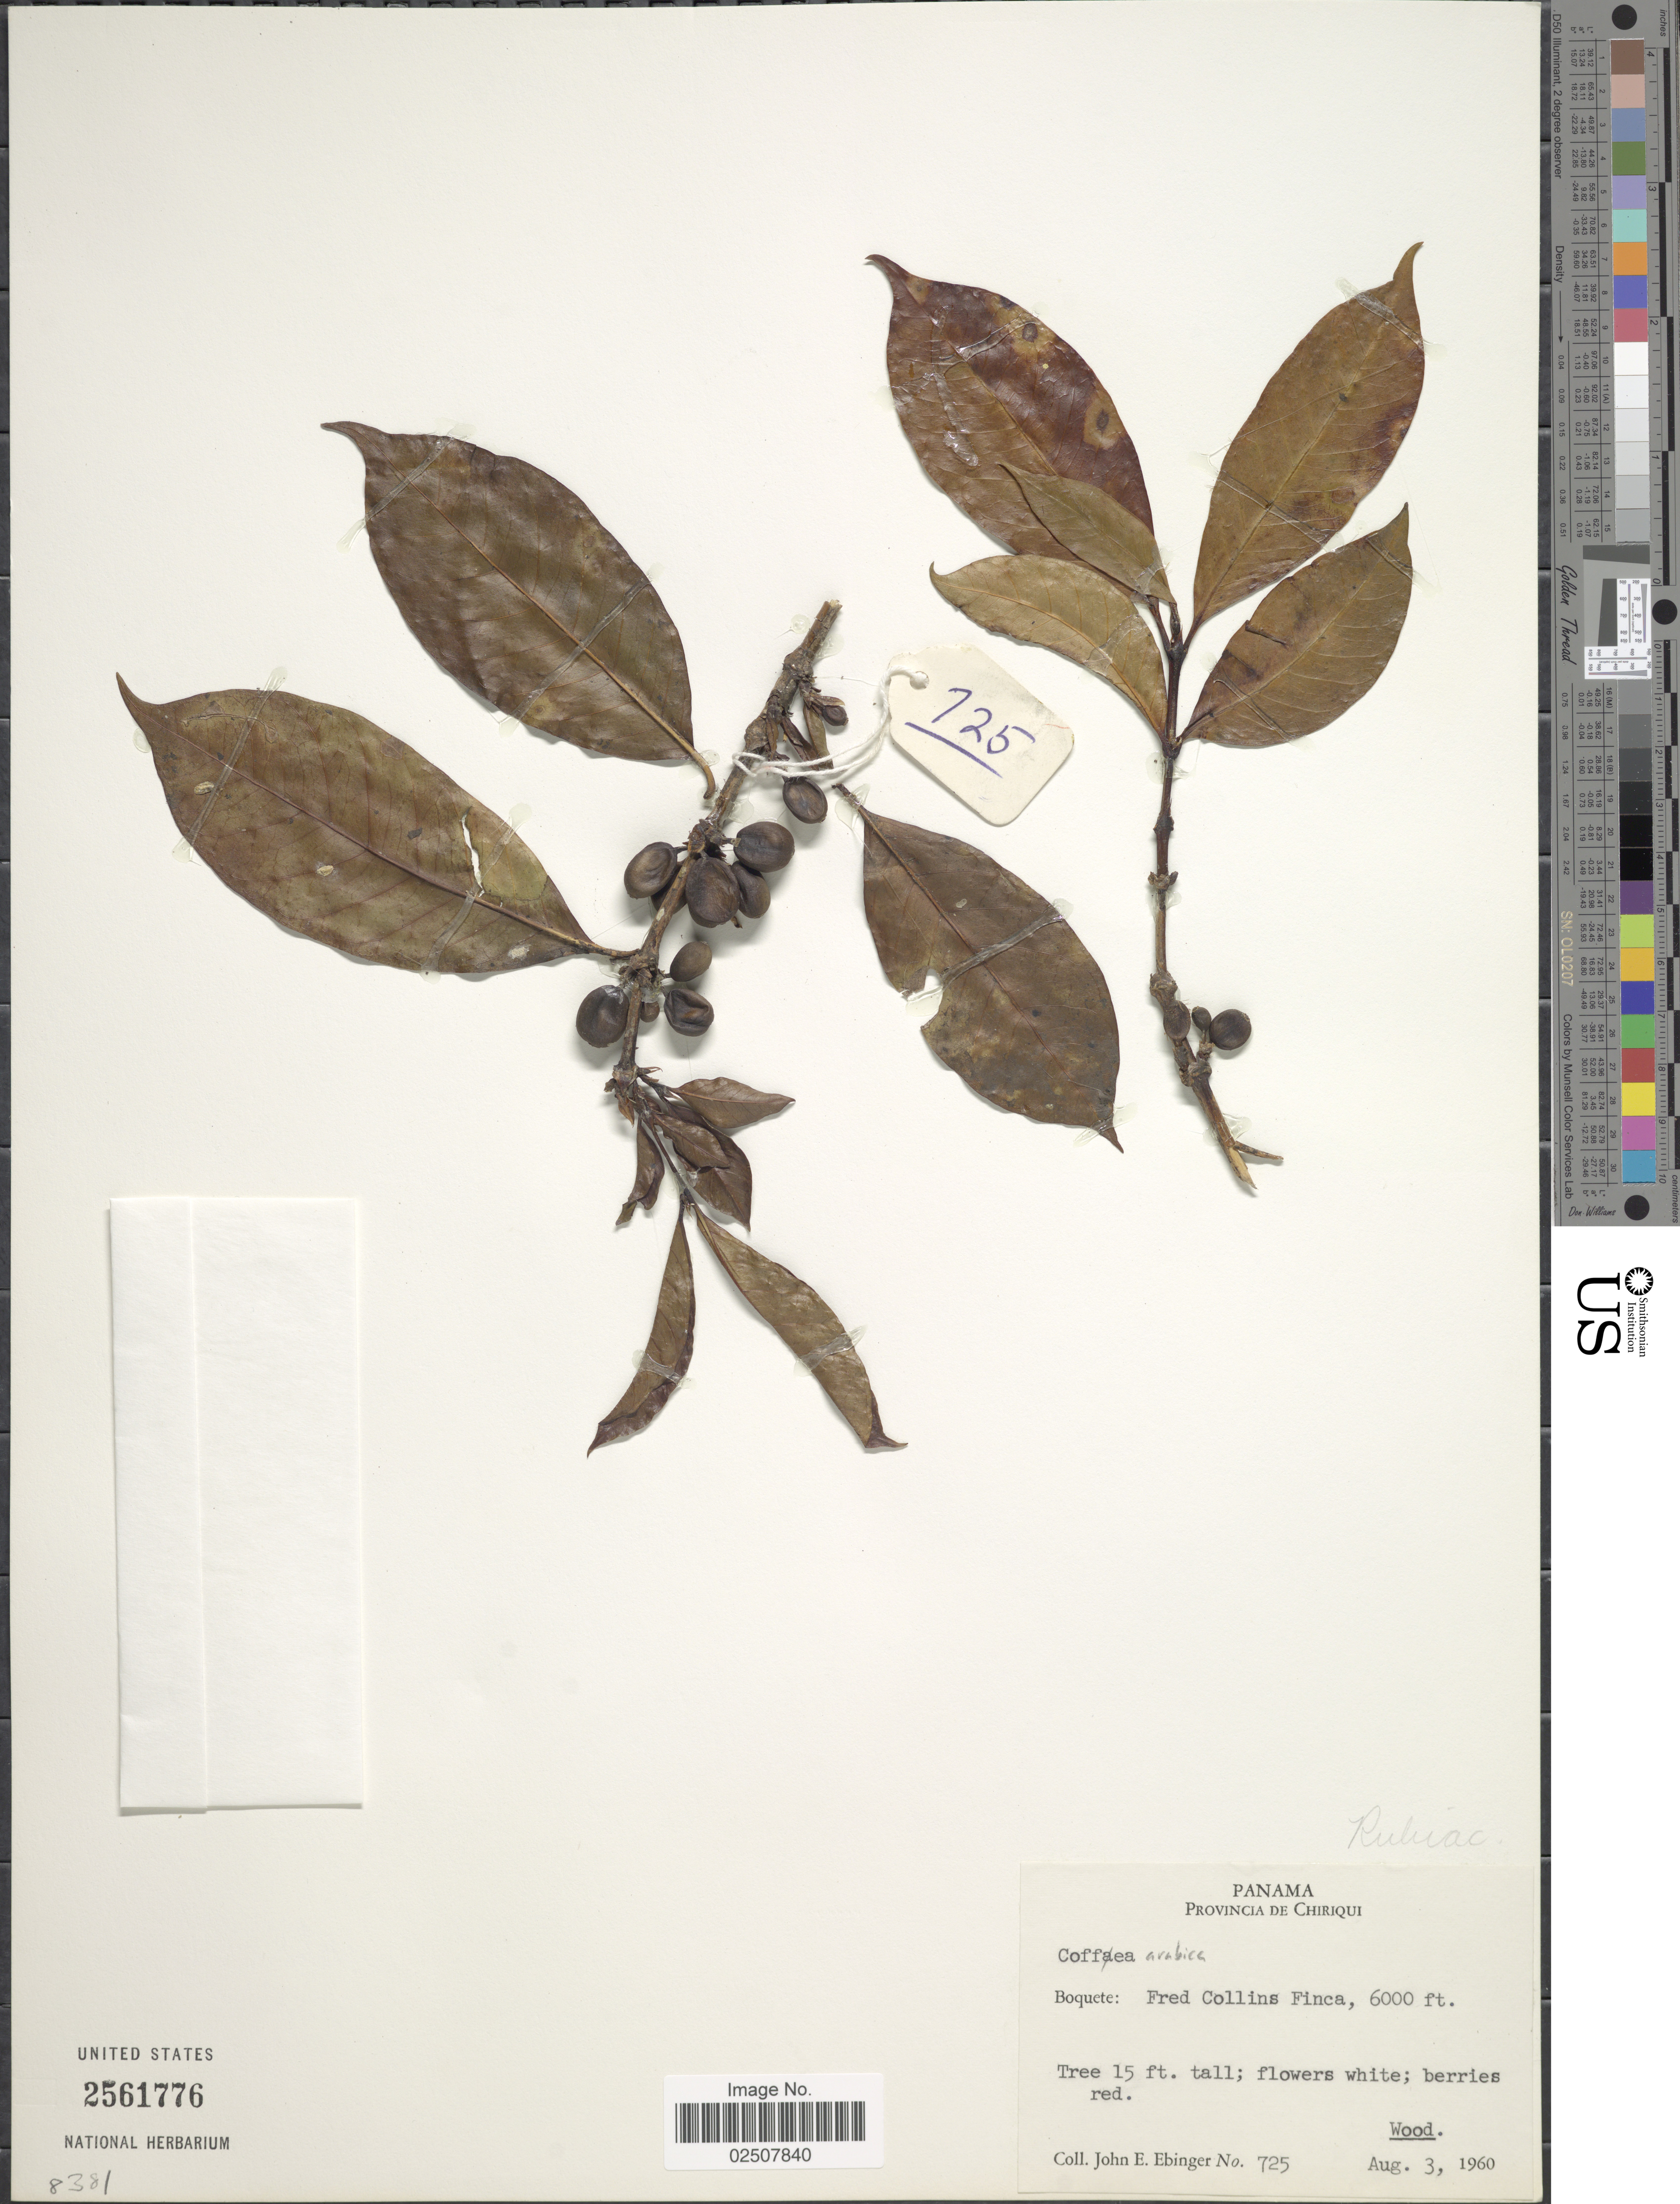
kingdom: Plantae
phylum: Tracheophyta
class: Magnoliopsida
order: Gentianales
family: Rubiaceae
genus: Coffea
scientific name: Coffea arabica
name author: L.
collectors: J. Ebinger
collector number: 725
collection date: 1960-08-03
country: Panama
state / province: Chiriqui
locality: Boquete: Fred Collins Finca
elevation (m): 1829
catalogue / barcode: US 2561776